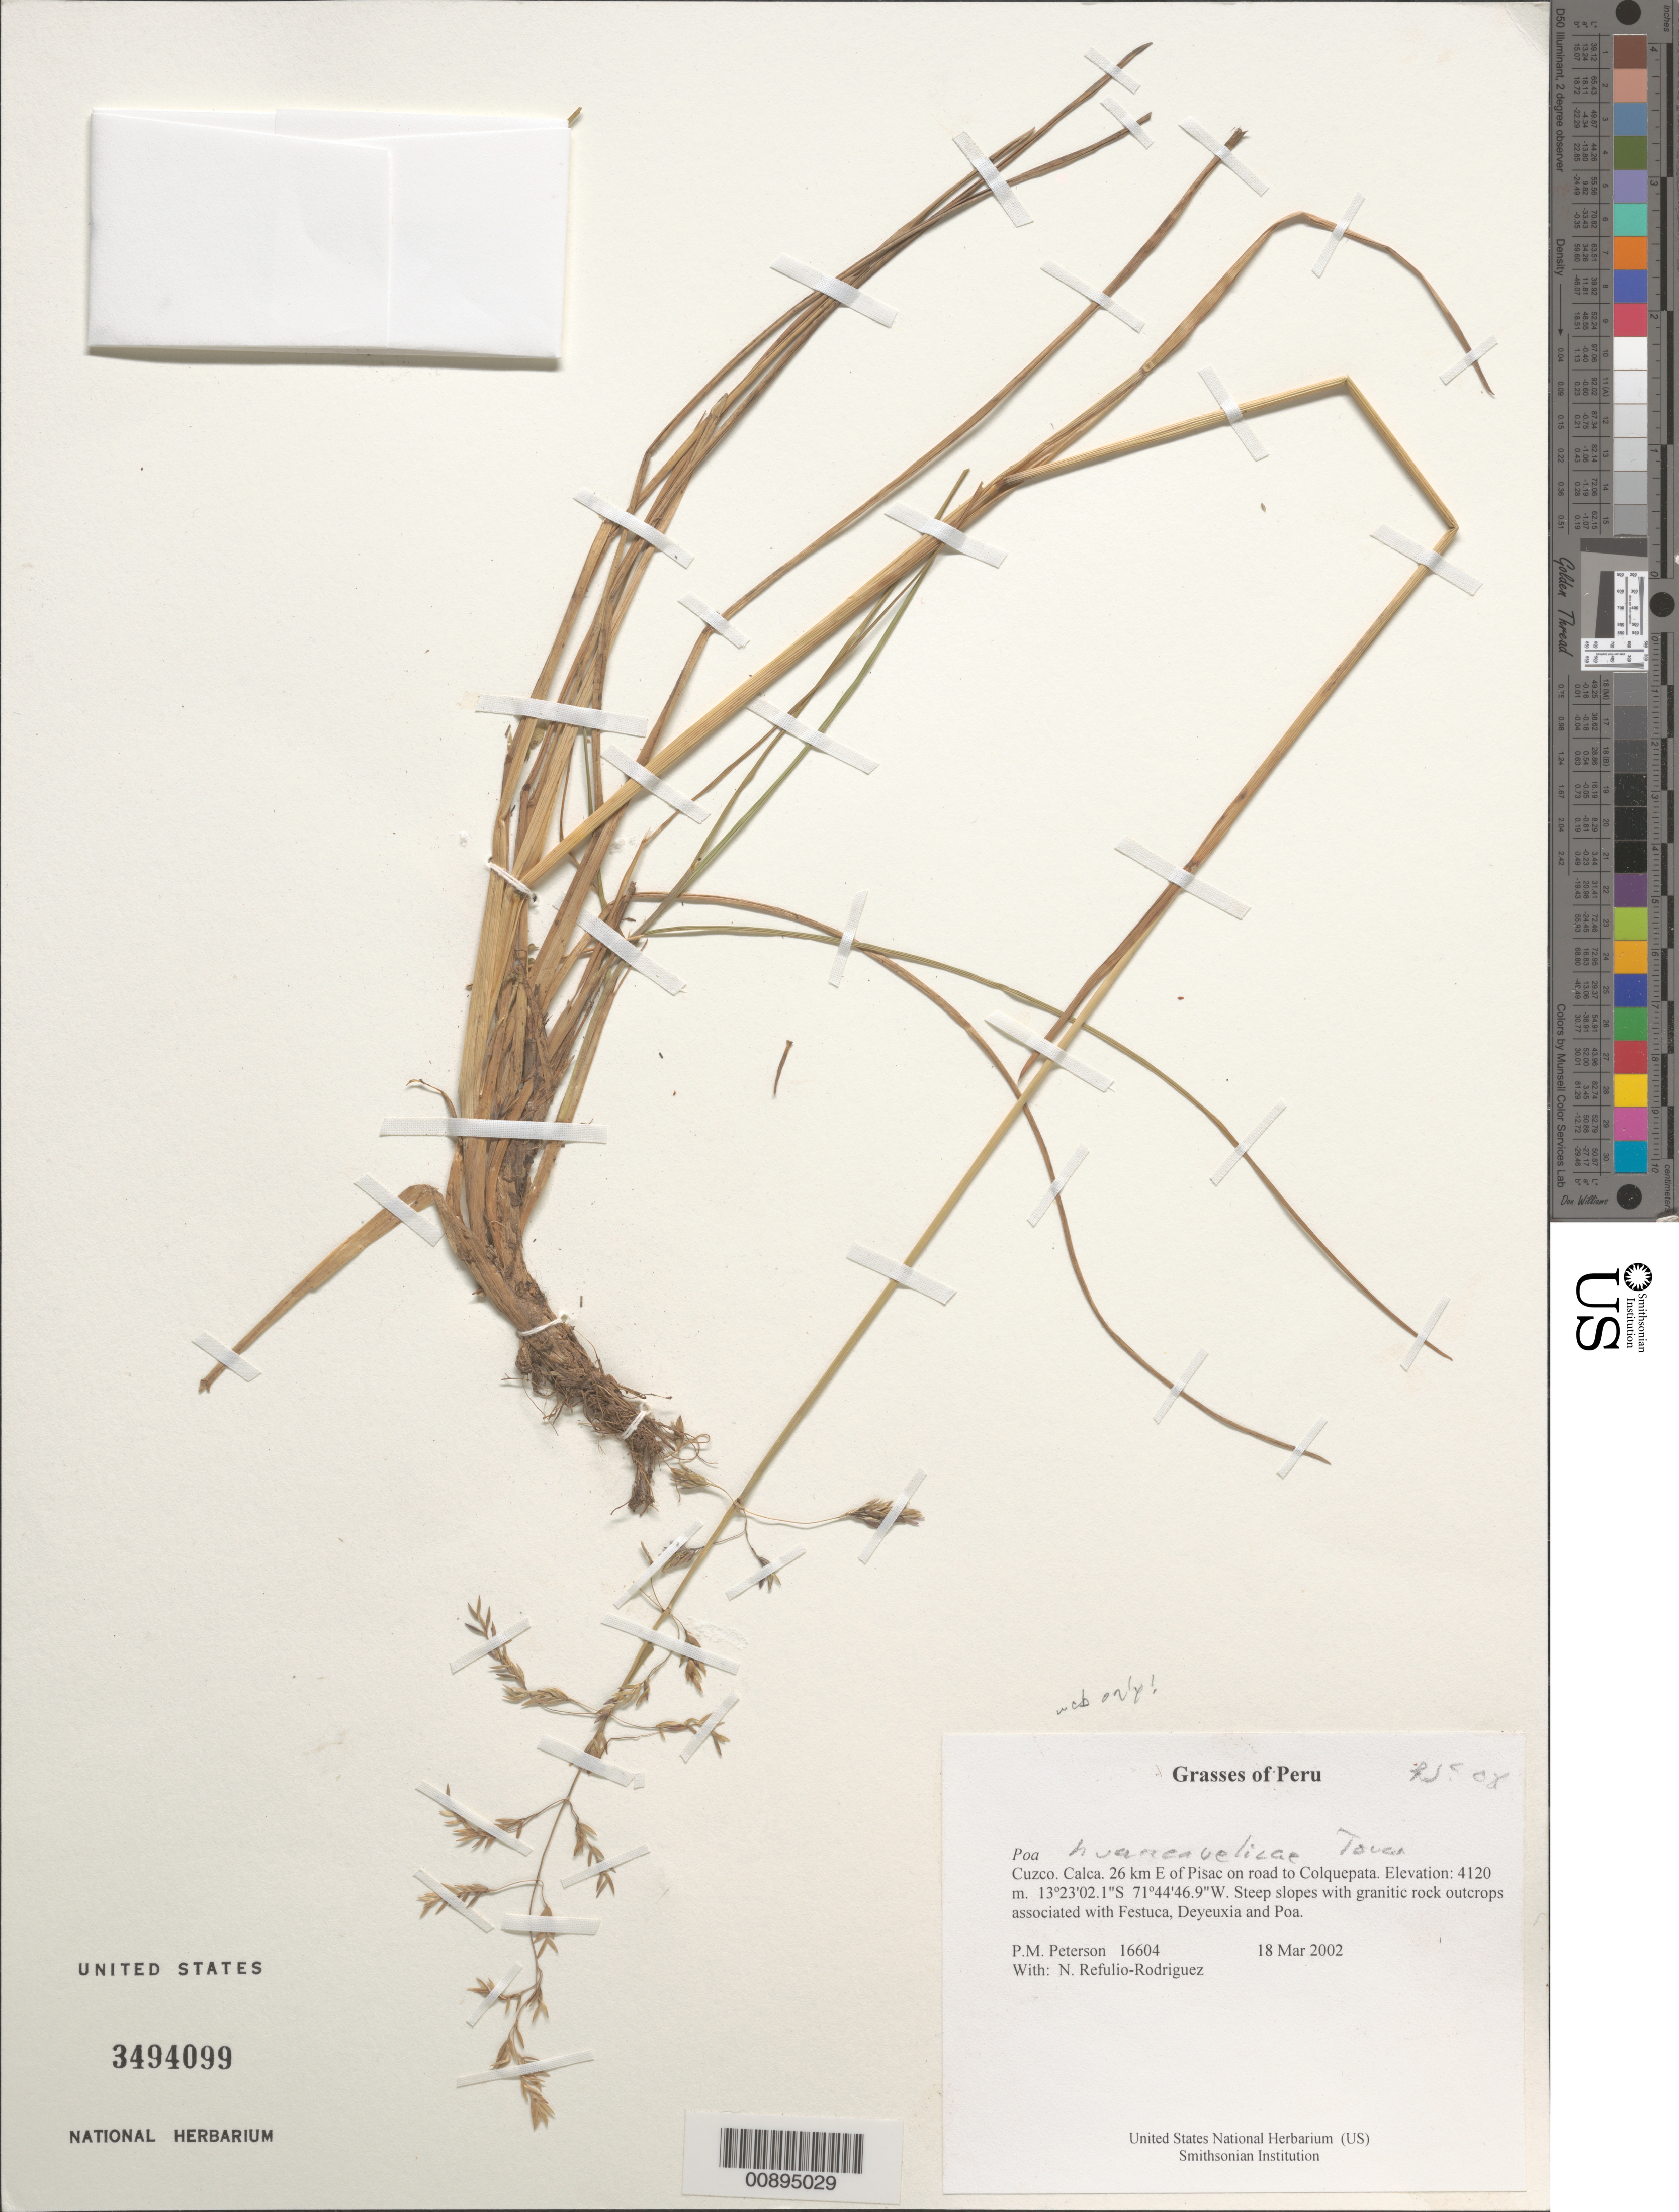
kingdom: Plantae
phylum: Tracheophyta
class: Liliopsida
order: Poales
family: Poaceae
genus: Poa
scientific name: Poa huancavelicae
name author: Tovar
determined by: Soreng, Robert J., Research Associate (BOT), Smithsonian Institution - National Museum of Natural History (UNITED STATES)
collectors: P. M. Peterson & N. Refulio-Rodríguez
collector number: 16604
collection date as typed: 18 Mar 2002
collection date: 2002-03-18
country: Peru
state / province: Cusco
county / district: Calca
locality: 26 km E of Pisac on road to Colquepata.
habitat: Steep slopes with granitic rock outcrops associated with ~Festuca, Deyeuxia and Poa~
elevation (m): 4120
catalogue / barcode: US 3494099